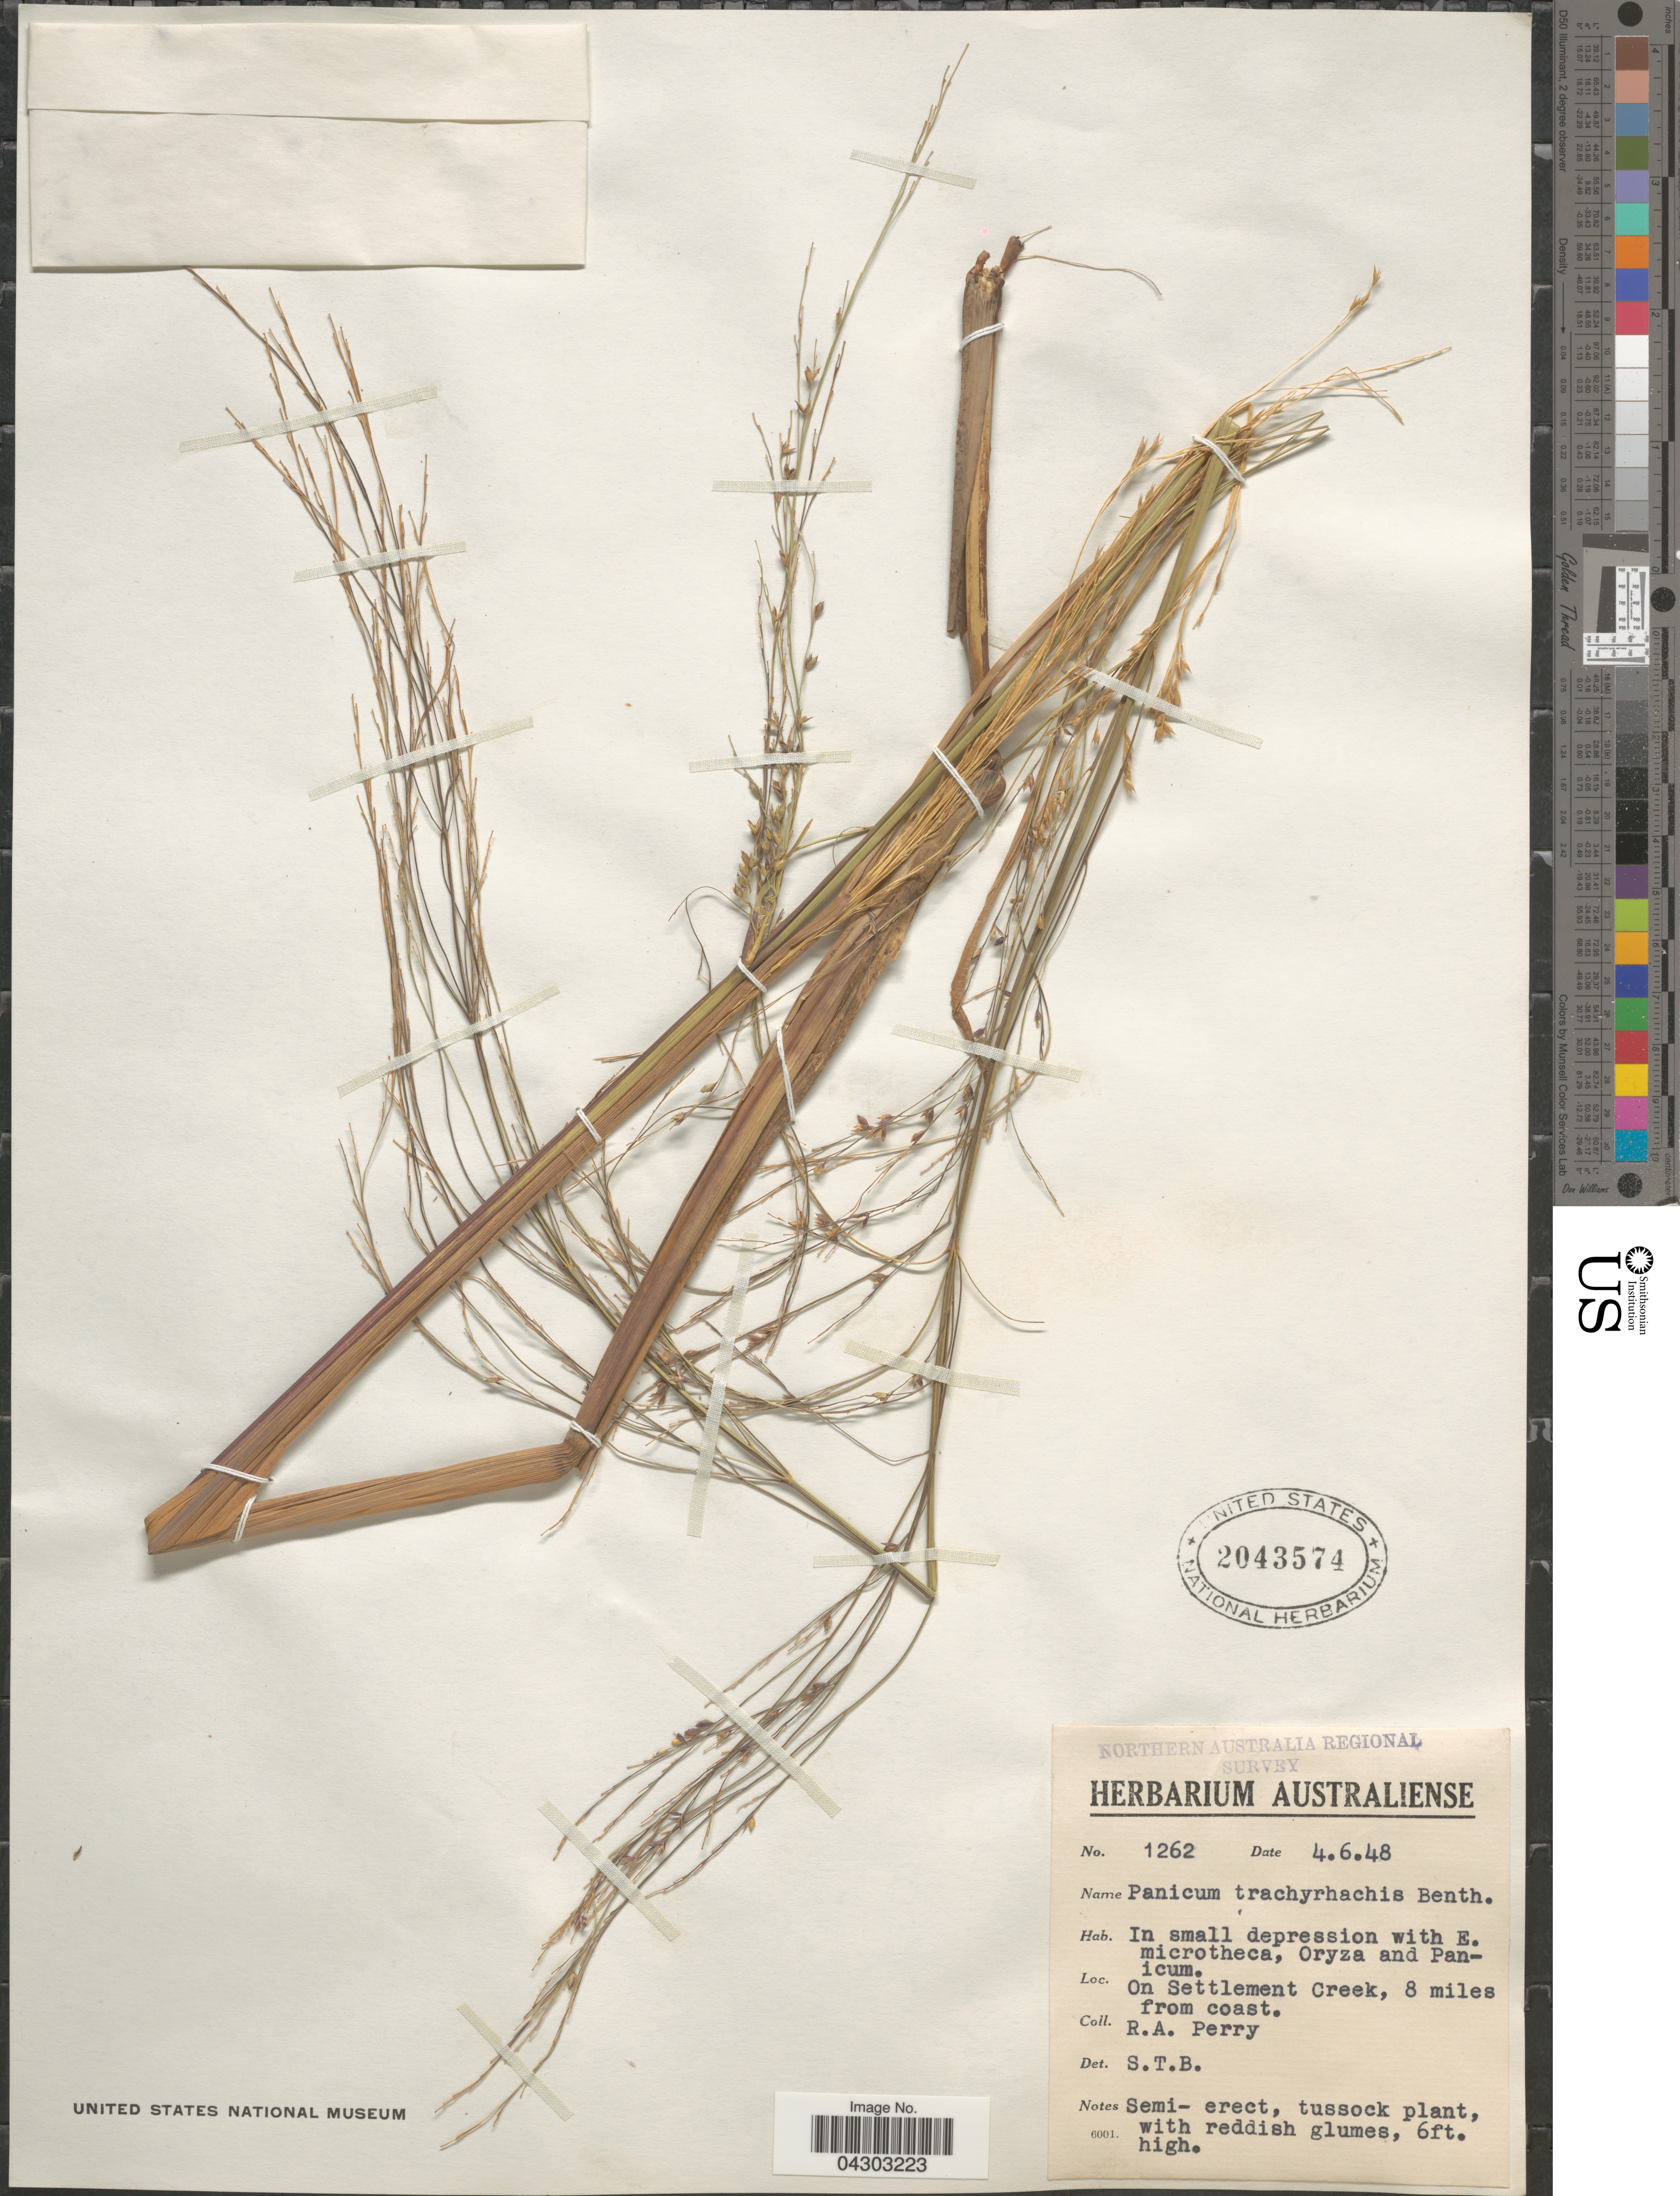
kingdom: Plantae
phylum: Tracheophyta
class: Liliopsida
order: Poales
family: Poaceae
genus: Panicum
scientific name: Panicum trachyrhachis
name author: Benth.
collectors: Perry, R. A.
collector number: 1262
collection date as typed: Transcribed d/m/y: 4/6/48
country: Australia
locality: Northern Australia Regional Survey. On Settlement Creek, 8 miles from coast.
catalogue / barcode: US 2043574